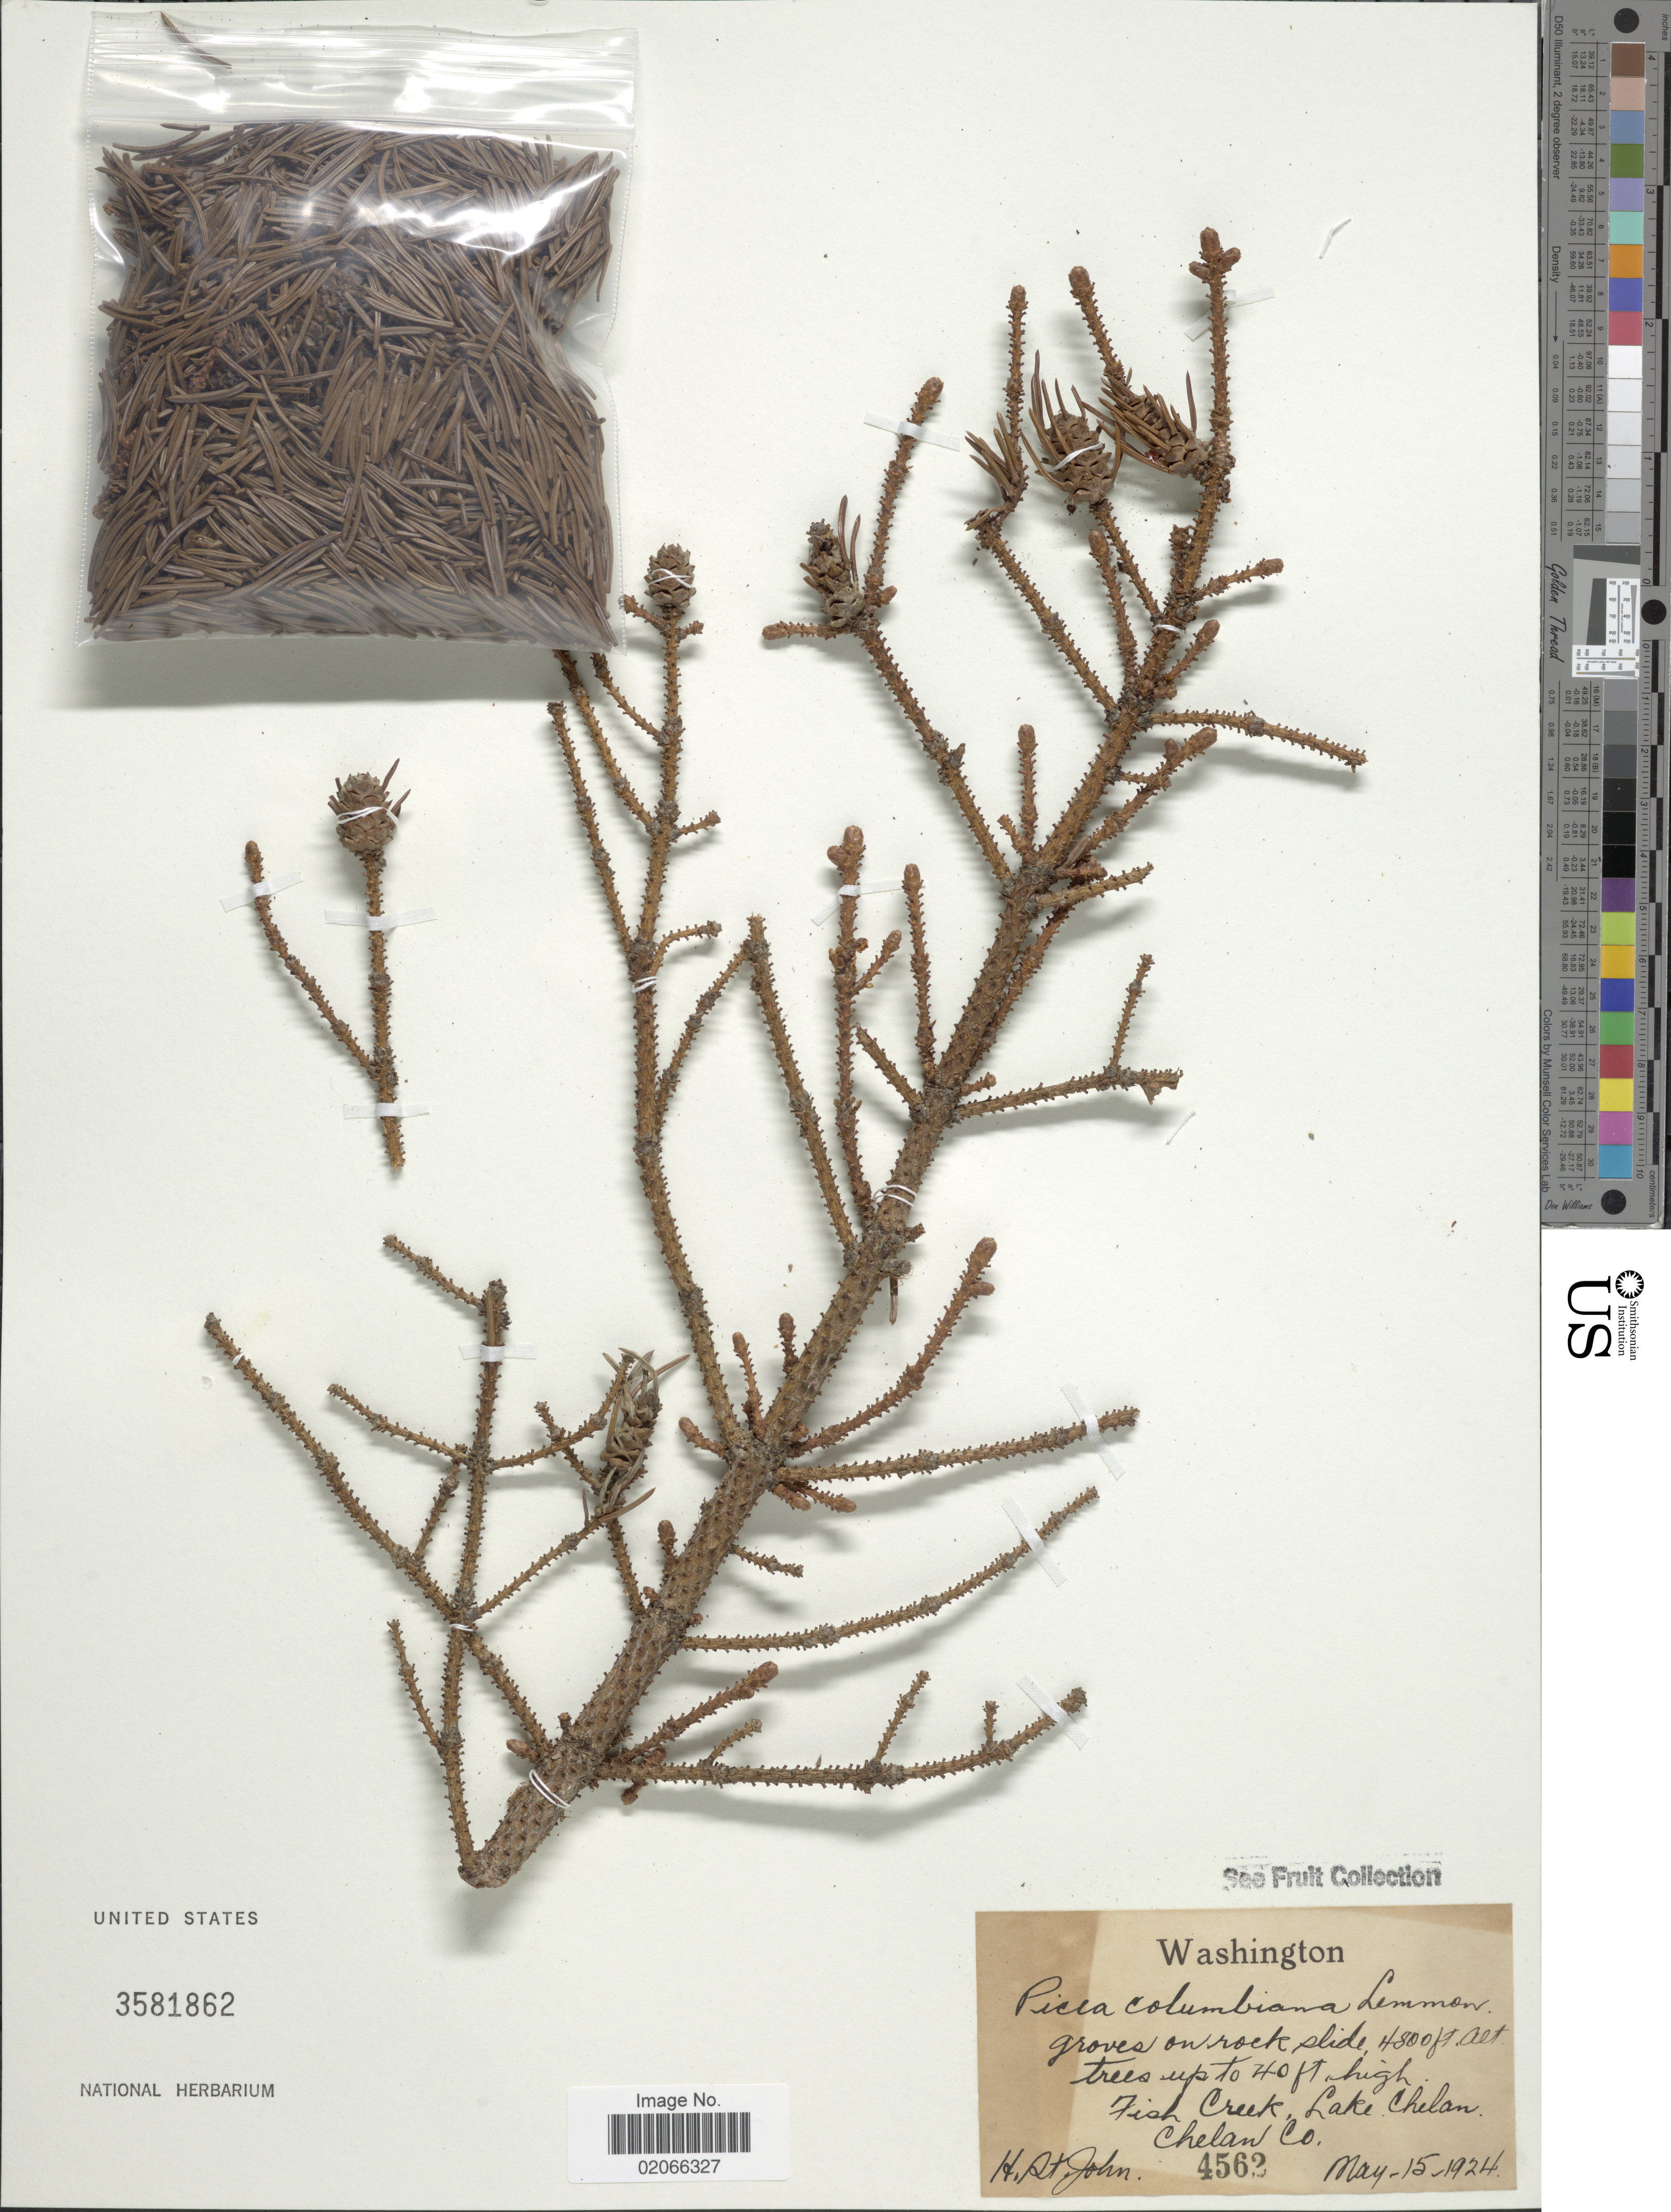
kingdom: Plantae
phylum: Tracheophyta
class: Pinopsida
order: Pinales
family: Pinaceae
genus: Picea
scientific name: Picea columbiana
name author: (Lemmon) Beissn.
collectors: H. St. John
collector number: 4562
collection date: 1924-05-15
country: United States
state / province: Washington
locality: Fish Creek, Lake Chelan, Chelan Co.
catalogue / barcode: US 3581862